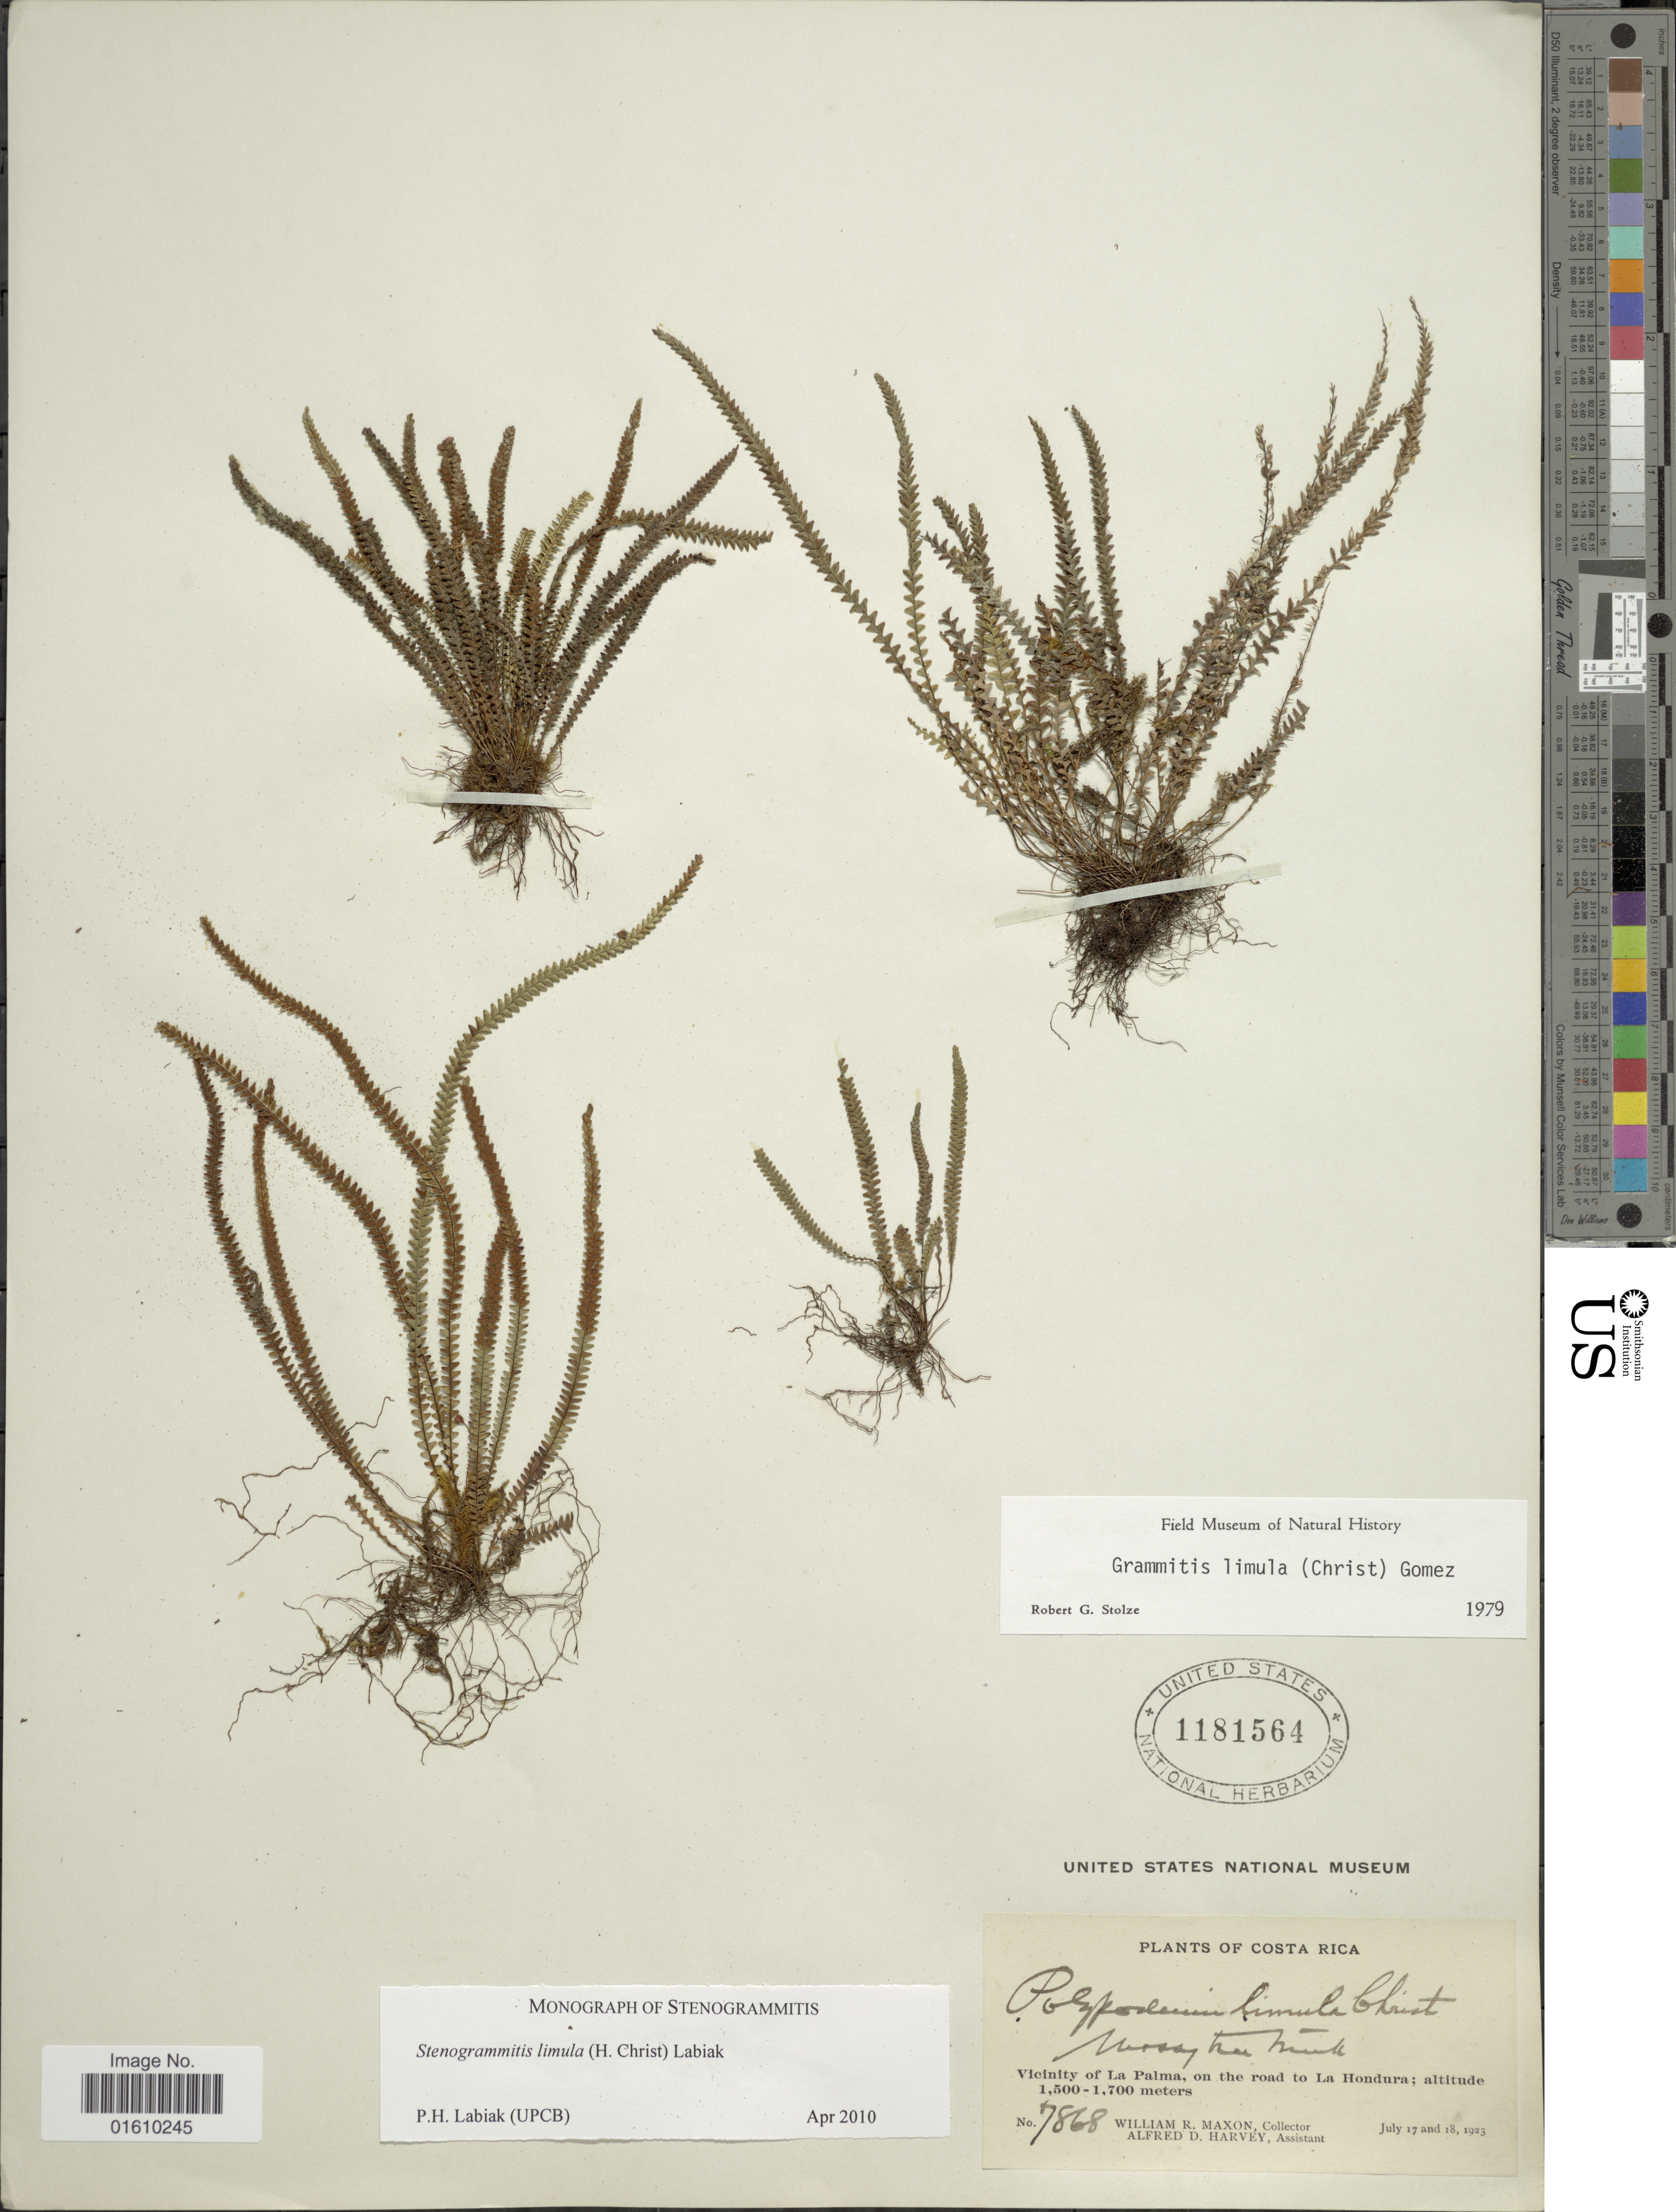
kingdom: Plantae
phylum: Tracheophyta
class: Polypodiopsida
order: Polypodiales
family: Polypodiaceae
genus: Stenogrammitis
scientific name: Stenogrammitis limula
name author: (Christ) Labiak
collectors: W. R. Maxon & A. D. Harvey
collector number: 7868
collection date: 1923-07-17/1923-07-18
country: Costa Rica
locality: Vicinity of La Palma, on the road to La Hondura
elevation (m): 1500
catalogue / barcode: US 1181564